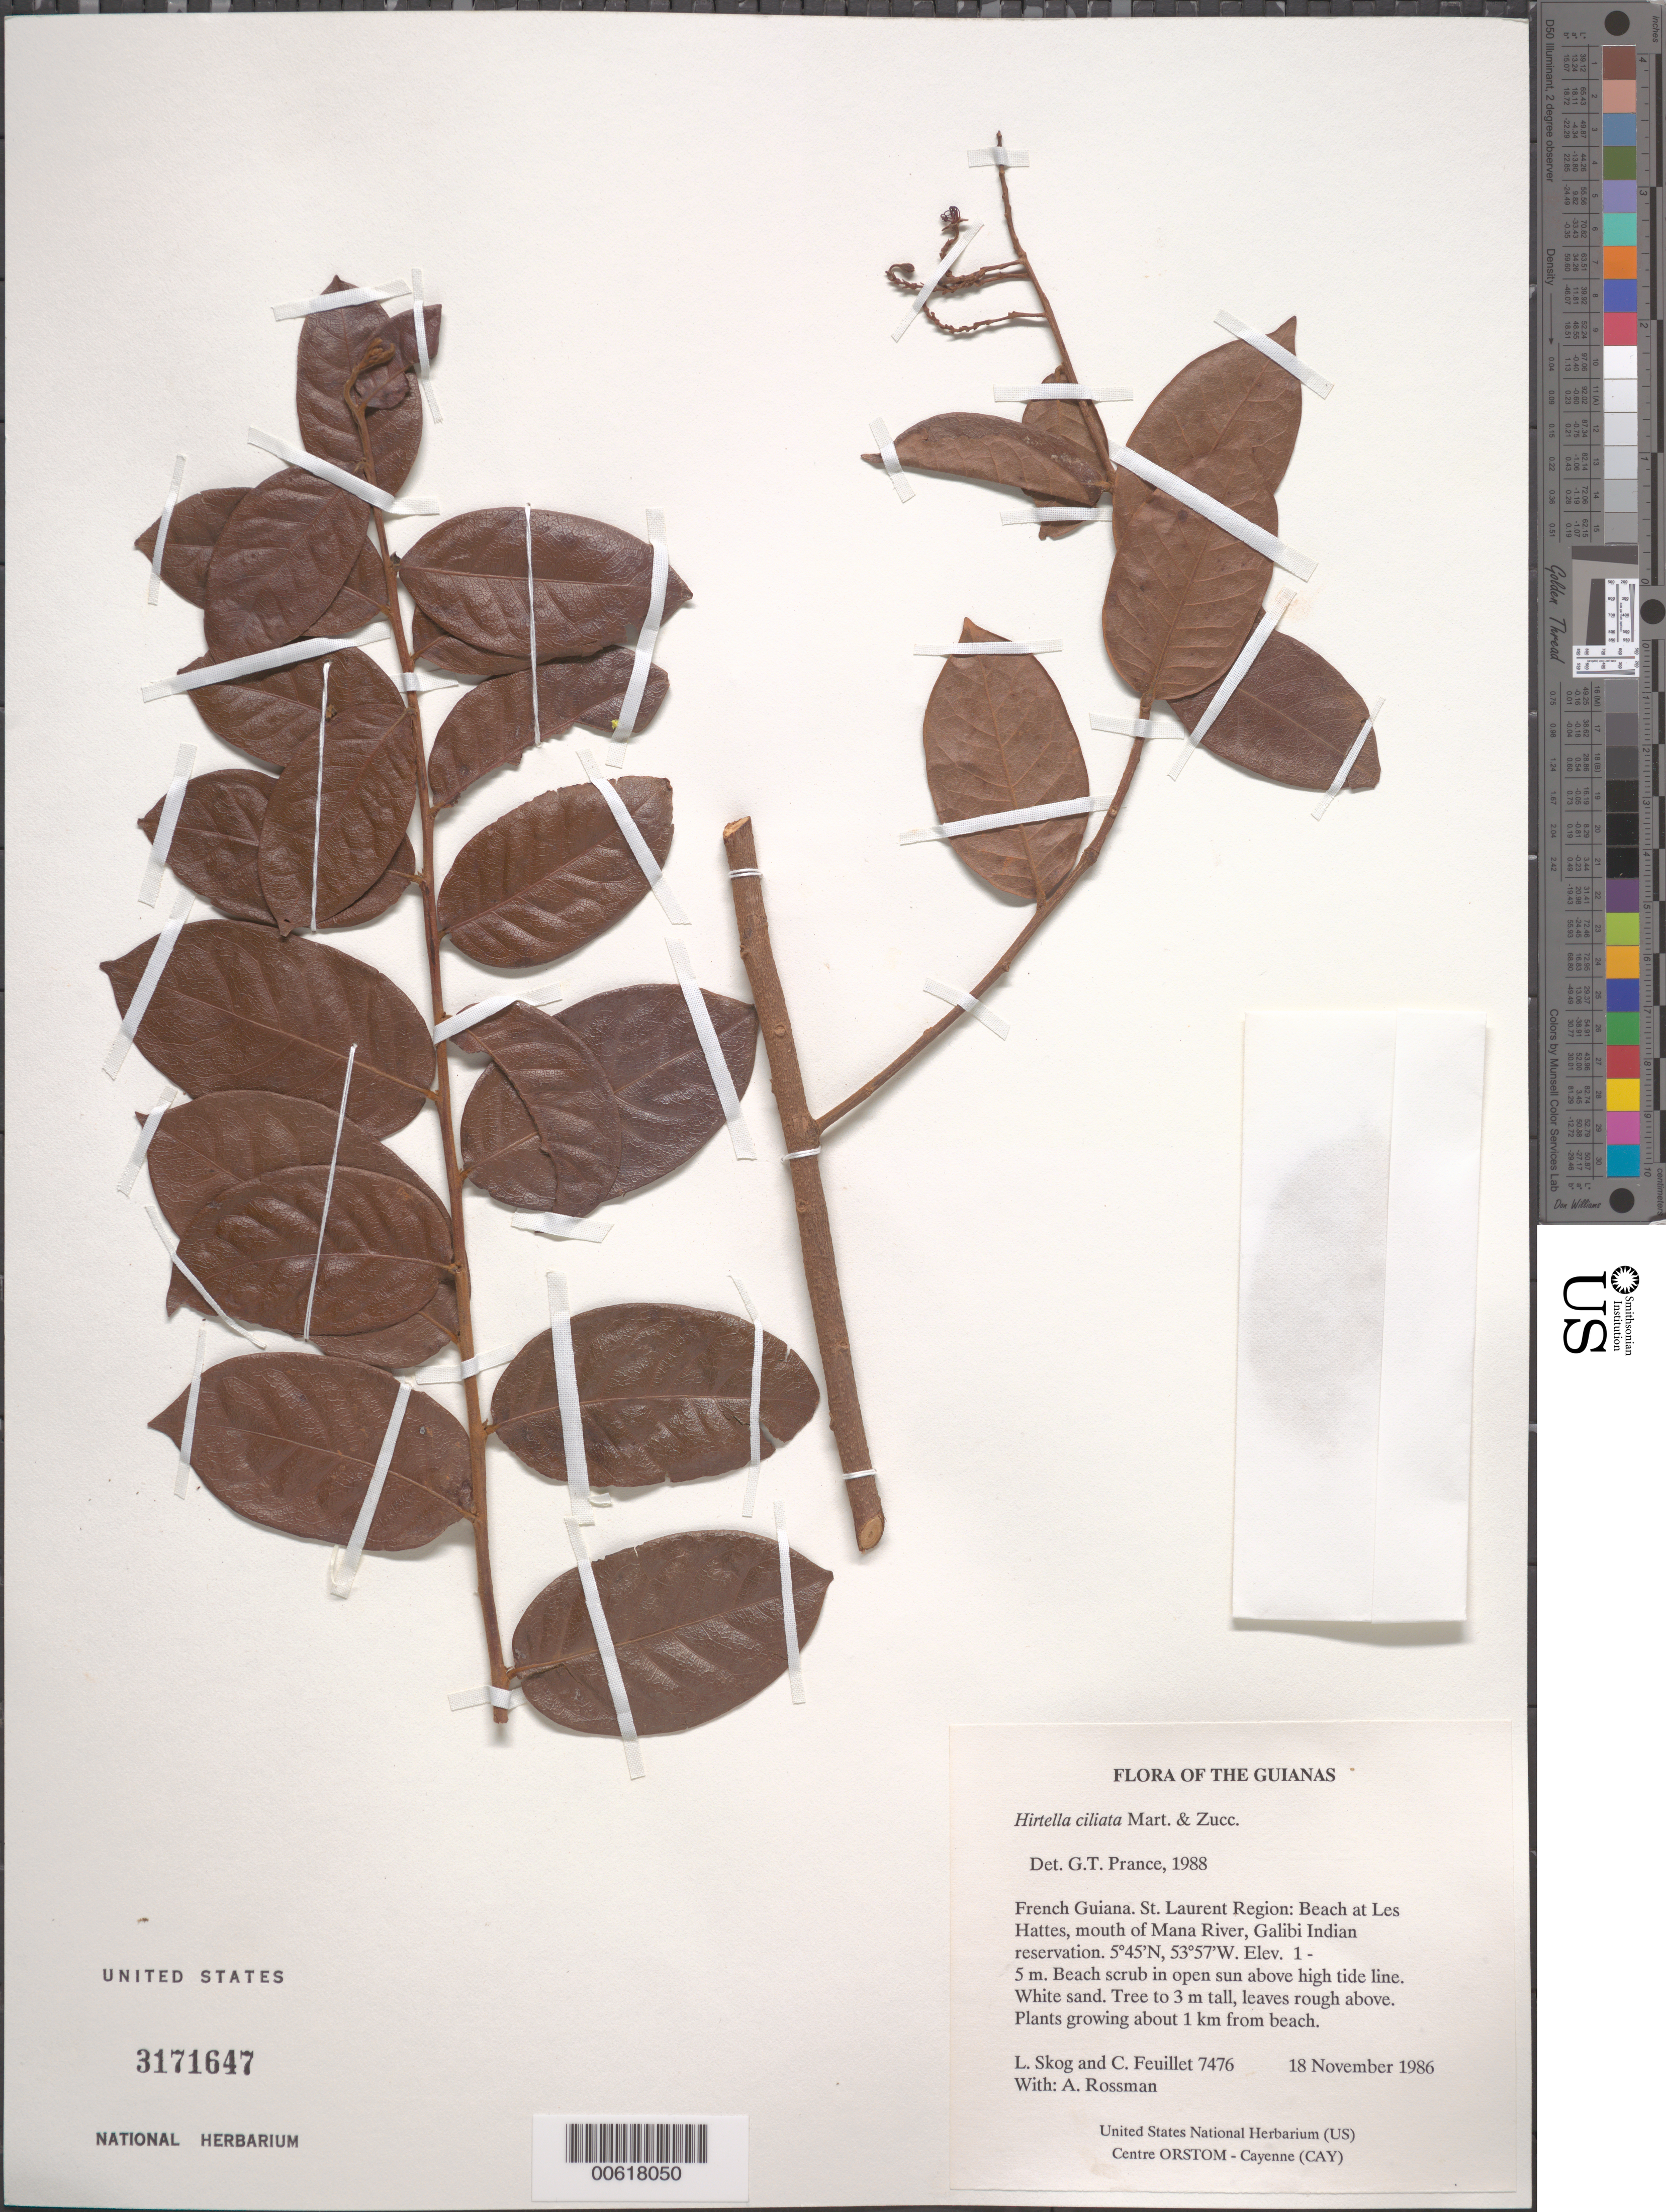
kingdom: Plantae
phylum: Tracheophyta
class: Magnoliopsida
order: Malpighiales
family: Chrysobalanaceae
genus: Hirtella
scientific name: Hirtella ciliata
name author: Mart. & Zucc.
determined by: Prance, G. T.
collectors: L. E. Skog, C. Feuillet & A. Rossman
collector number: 7476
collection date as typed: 18 November 1986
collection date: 1986-11-18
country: French Guiana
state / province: Saint-Laurent-du-Maroni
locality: Beach at Les Hattes, mouth of Mana River, Galibi Indian reservation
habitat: Beach scrub in open sun above high tide line. White sand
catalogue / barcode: US 3171647